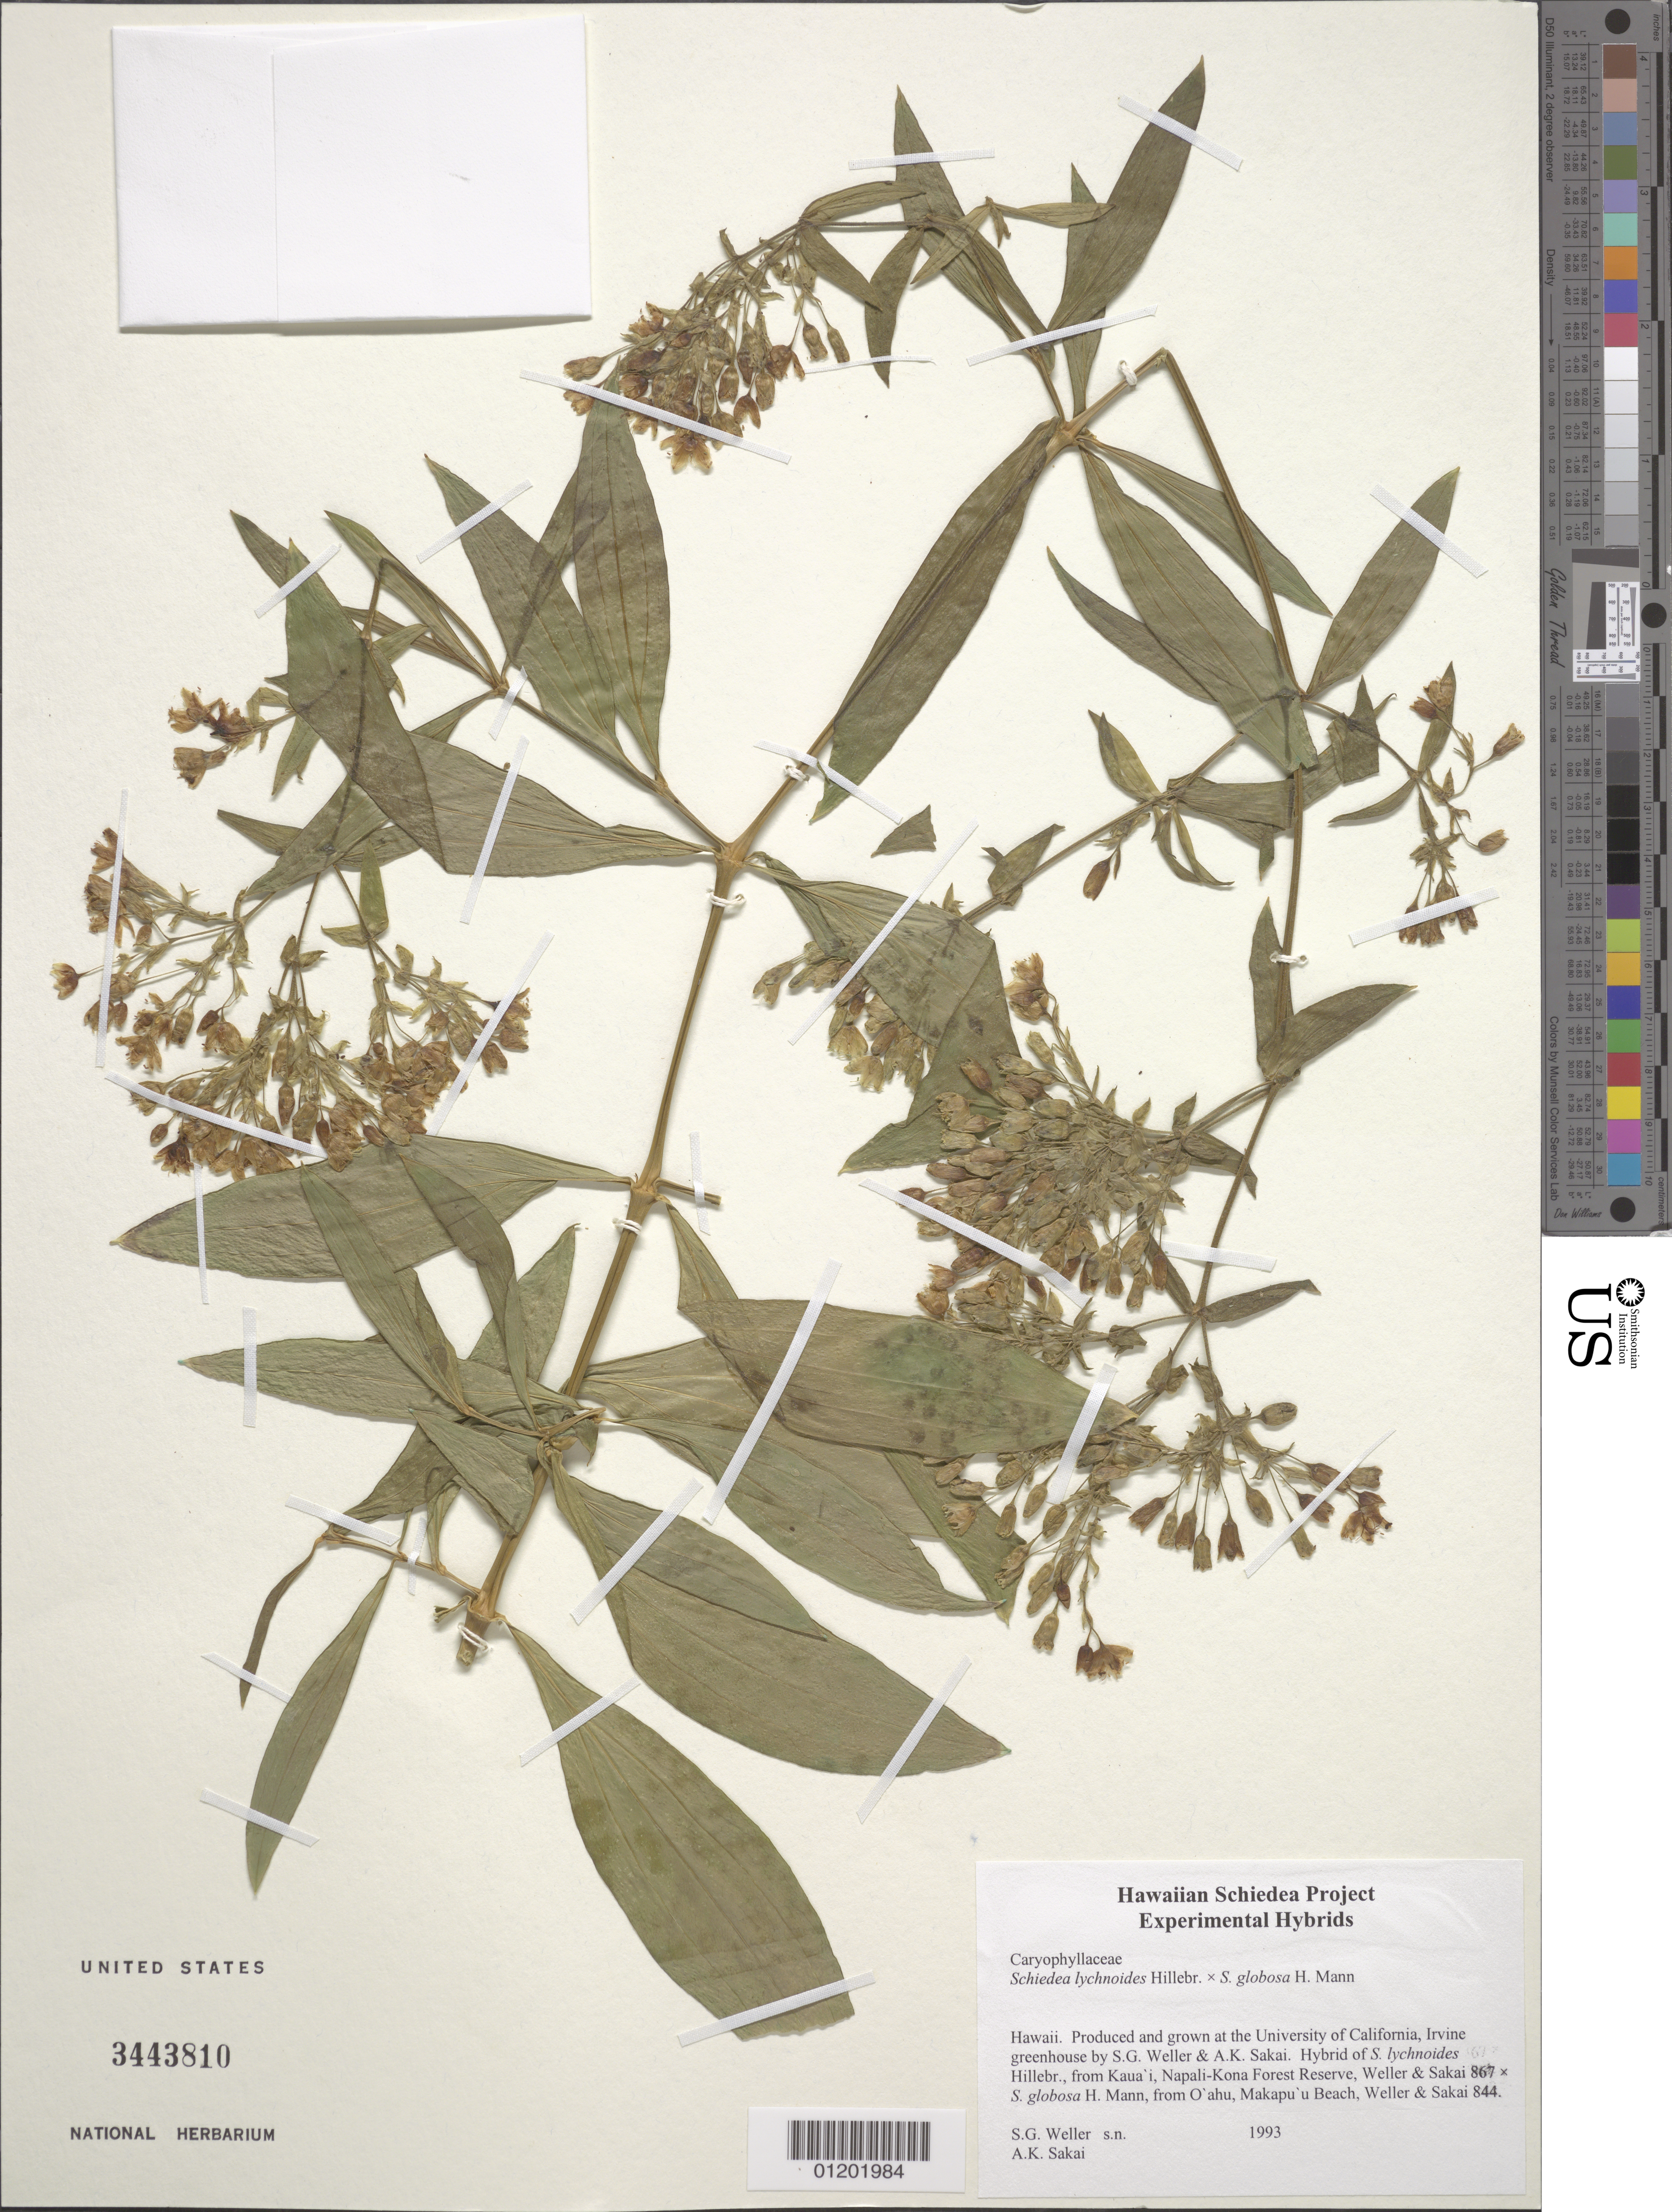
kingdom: Plantae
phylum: Tracheophyta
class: Magnoliopsida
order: Caryophyllales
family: Caryophyllaceae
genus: Schiedea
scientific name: Schiedea globosa x S. lychnoides Hillebr.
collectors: S. G. Weller & A. Sakai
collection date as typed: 1993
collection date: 1993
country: United States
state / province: California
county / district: Orange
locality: University of California, Irvine greenhouse.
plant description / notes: Hybrid of S. lychnoides Hillebr. [from Kaua'i Napali-Kona Forest Reserve, Weller & Sakai 867] × S. globosa H. Mann [from O'ahu, Makapu'u Beach, Weller & Sakai 844].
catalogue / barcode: US 3443810